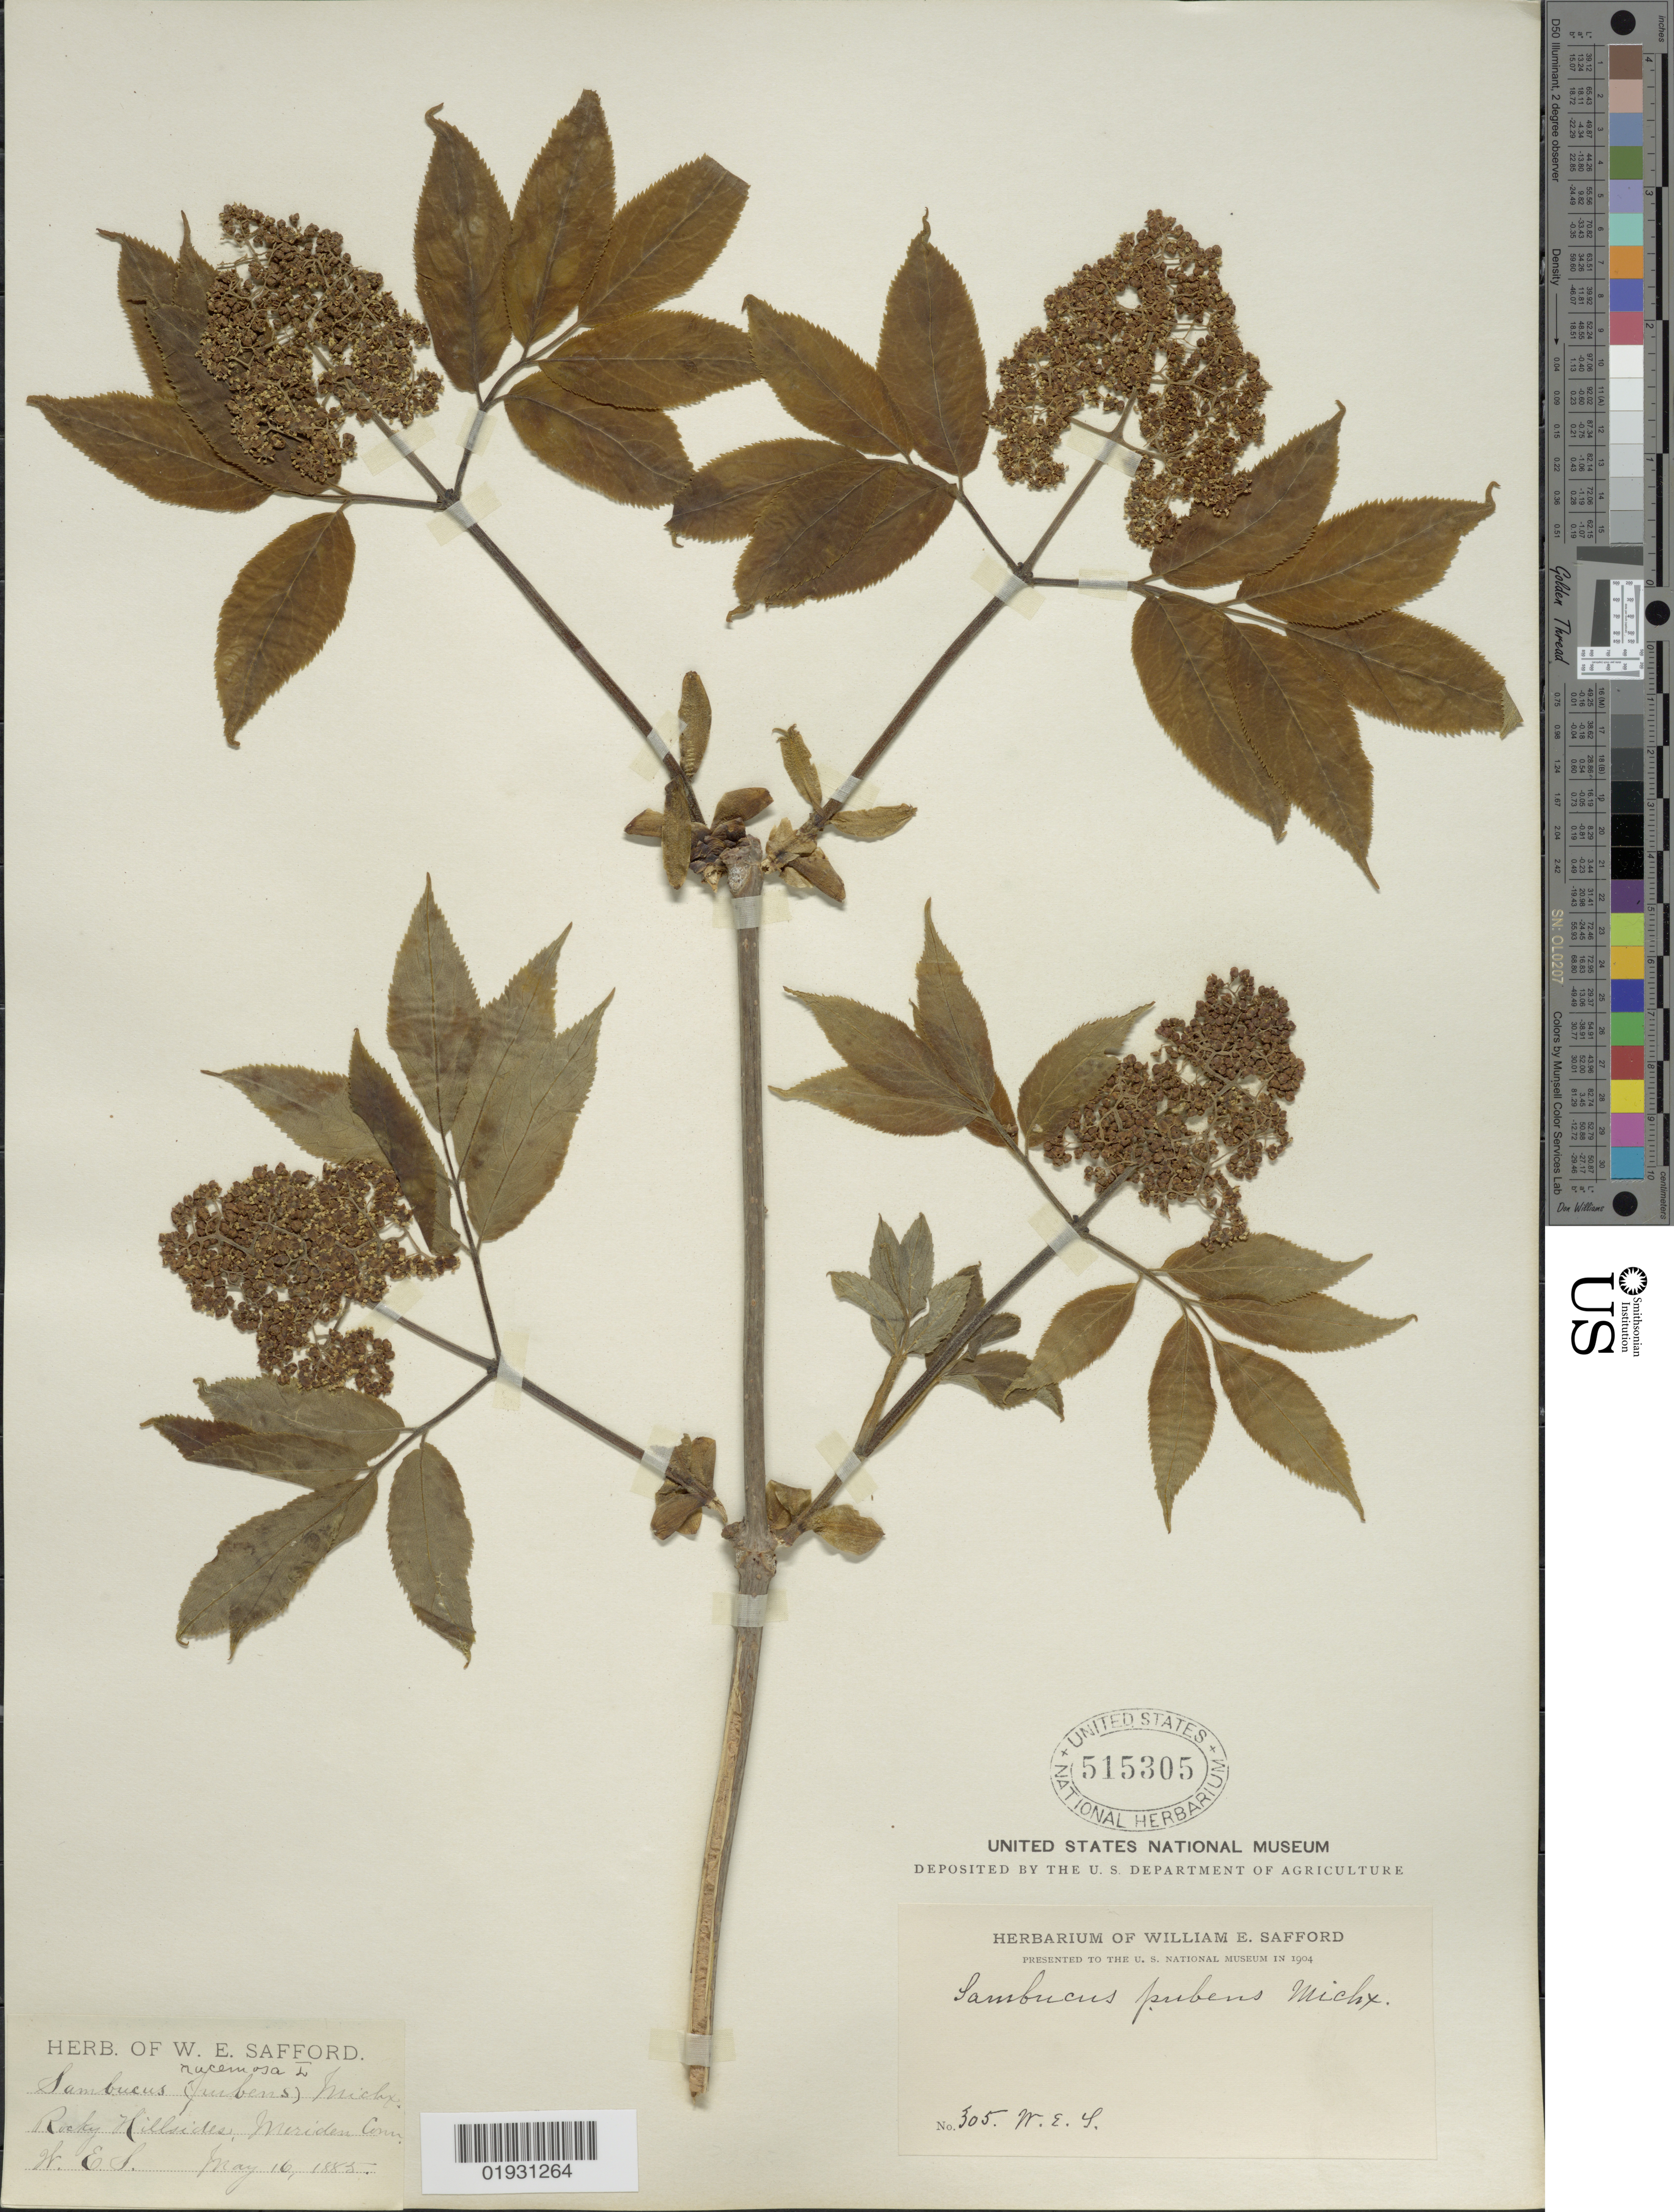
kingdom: Plantae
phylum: Tracheophyta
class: Magnoliopsida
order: Dipsacales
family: Viburnaceae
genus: Sambucus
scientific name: Sambucus racemosa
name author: L.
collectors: W. E. Safford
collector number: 305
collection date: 1885-05-16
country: United States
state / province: Connecticut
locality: Rocky Hillsides, Meriden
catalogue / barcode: US 515305